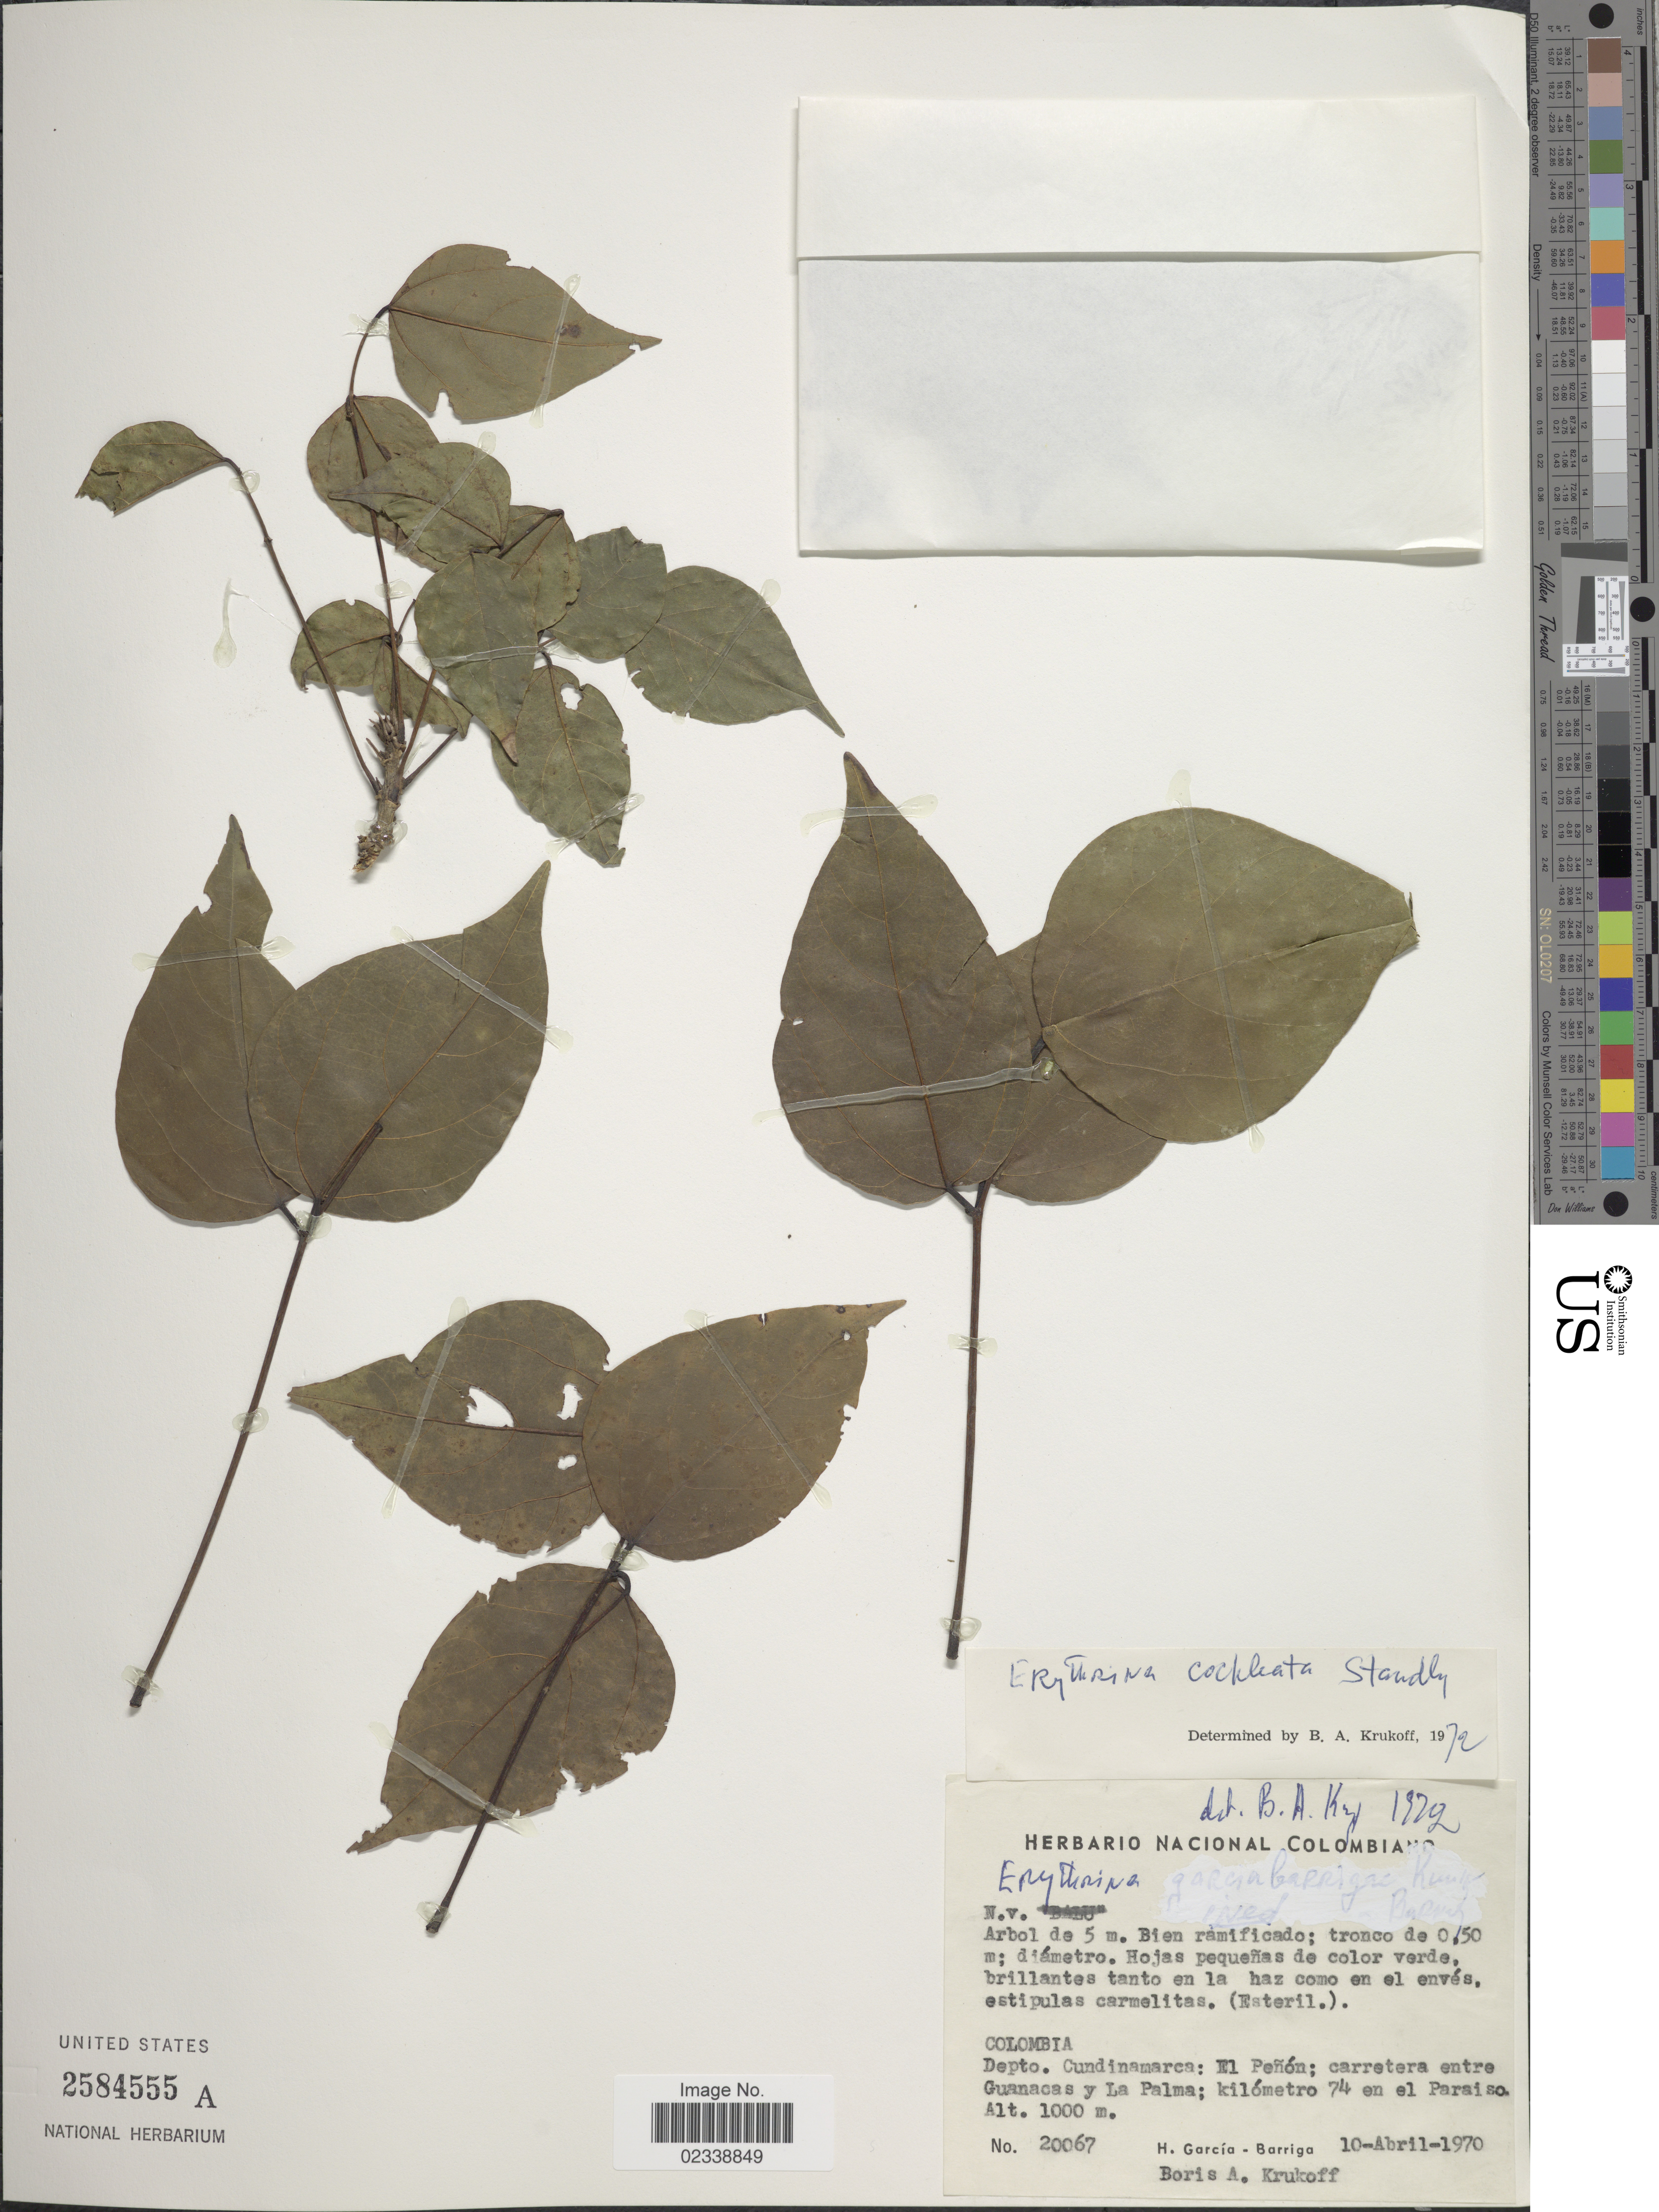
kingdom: Plantae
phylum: Tracheophyta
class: Magnoliopsida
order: Fabales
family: Fabaceae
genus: Erythrina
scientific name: Erythrina cochleata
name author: Standl.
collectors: H. García Barriga & B. A. Krukoff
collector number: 20067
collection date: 1970-04-10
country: Colombia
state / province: Cundinamarca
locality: El Penon, carretera entre Guanacas y La Palma, kilometro 74 en el Paraiso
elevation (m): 1000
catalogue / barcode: US 2584555A